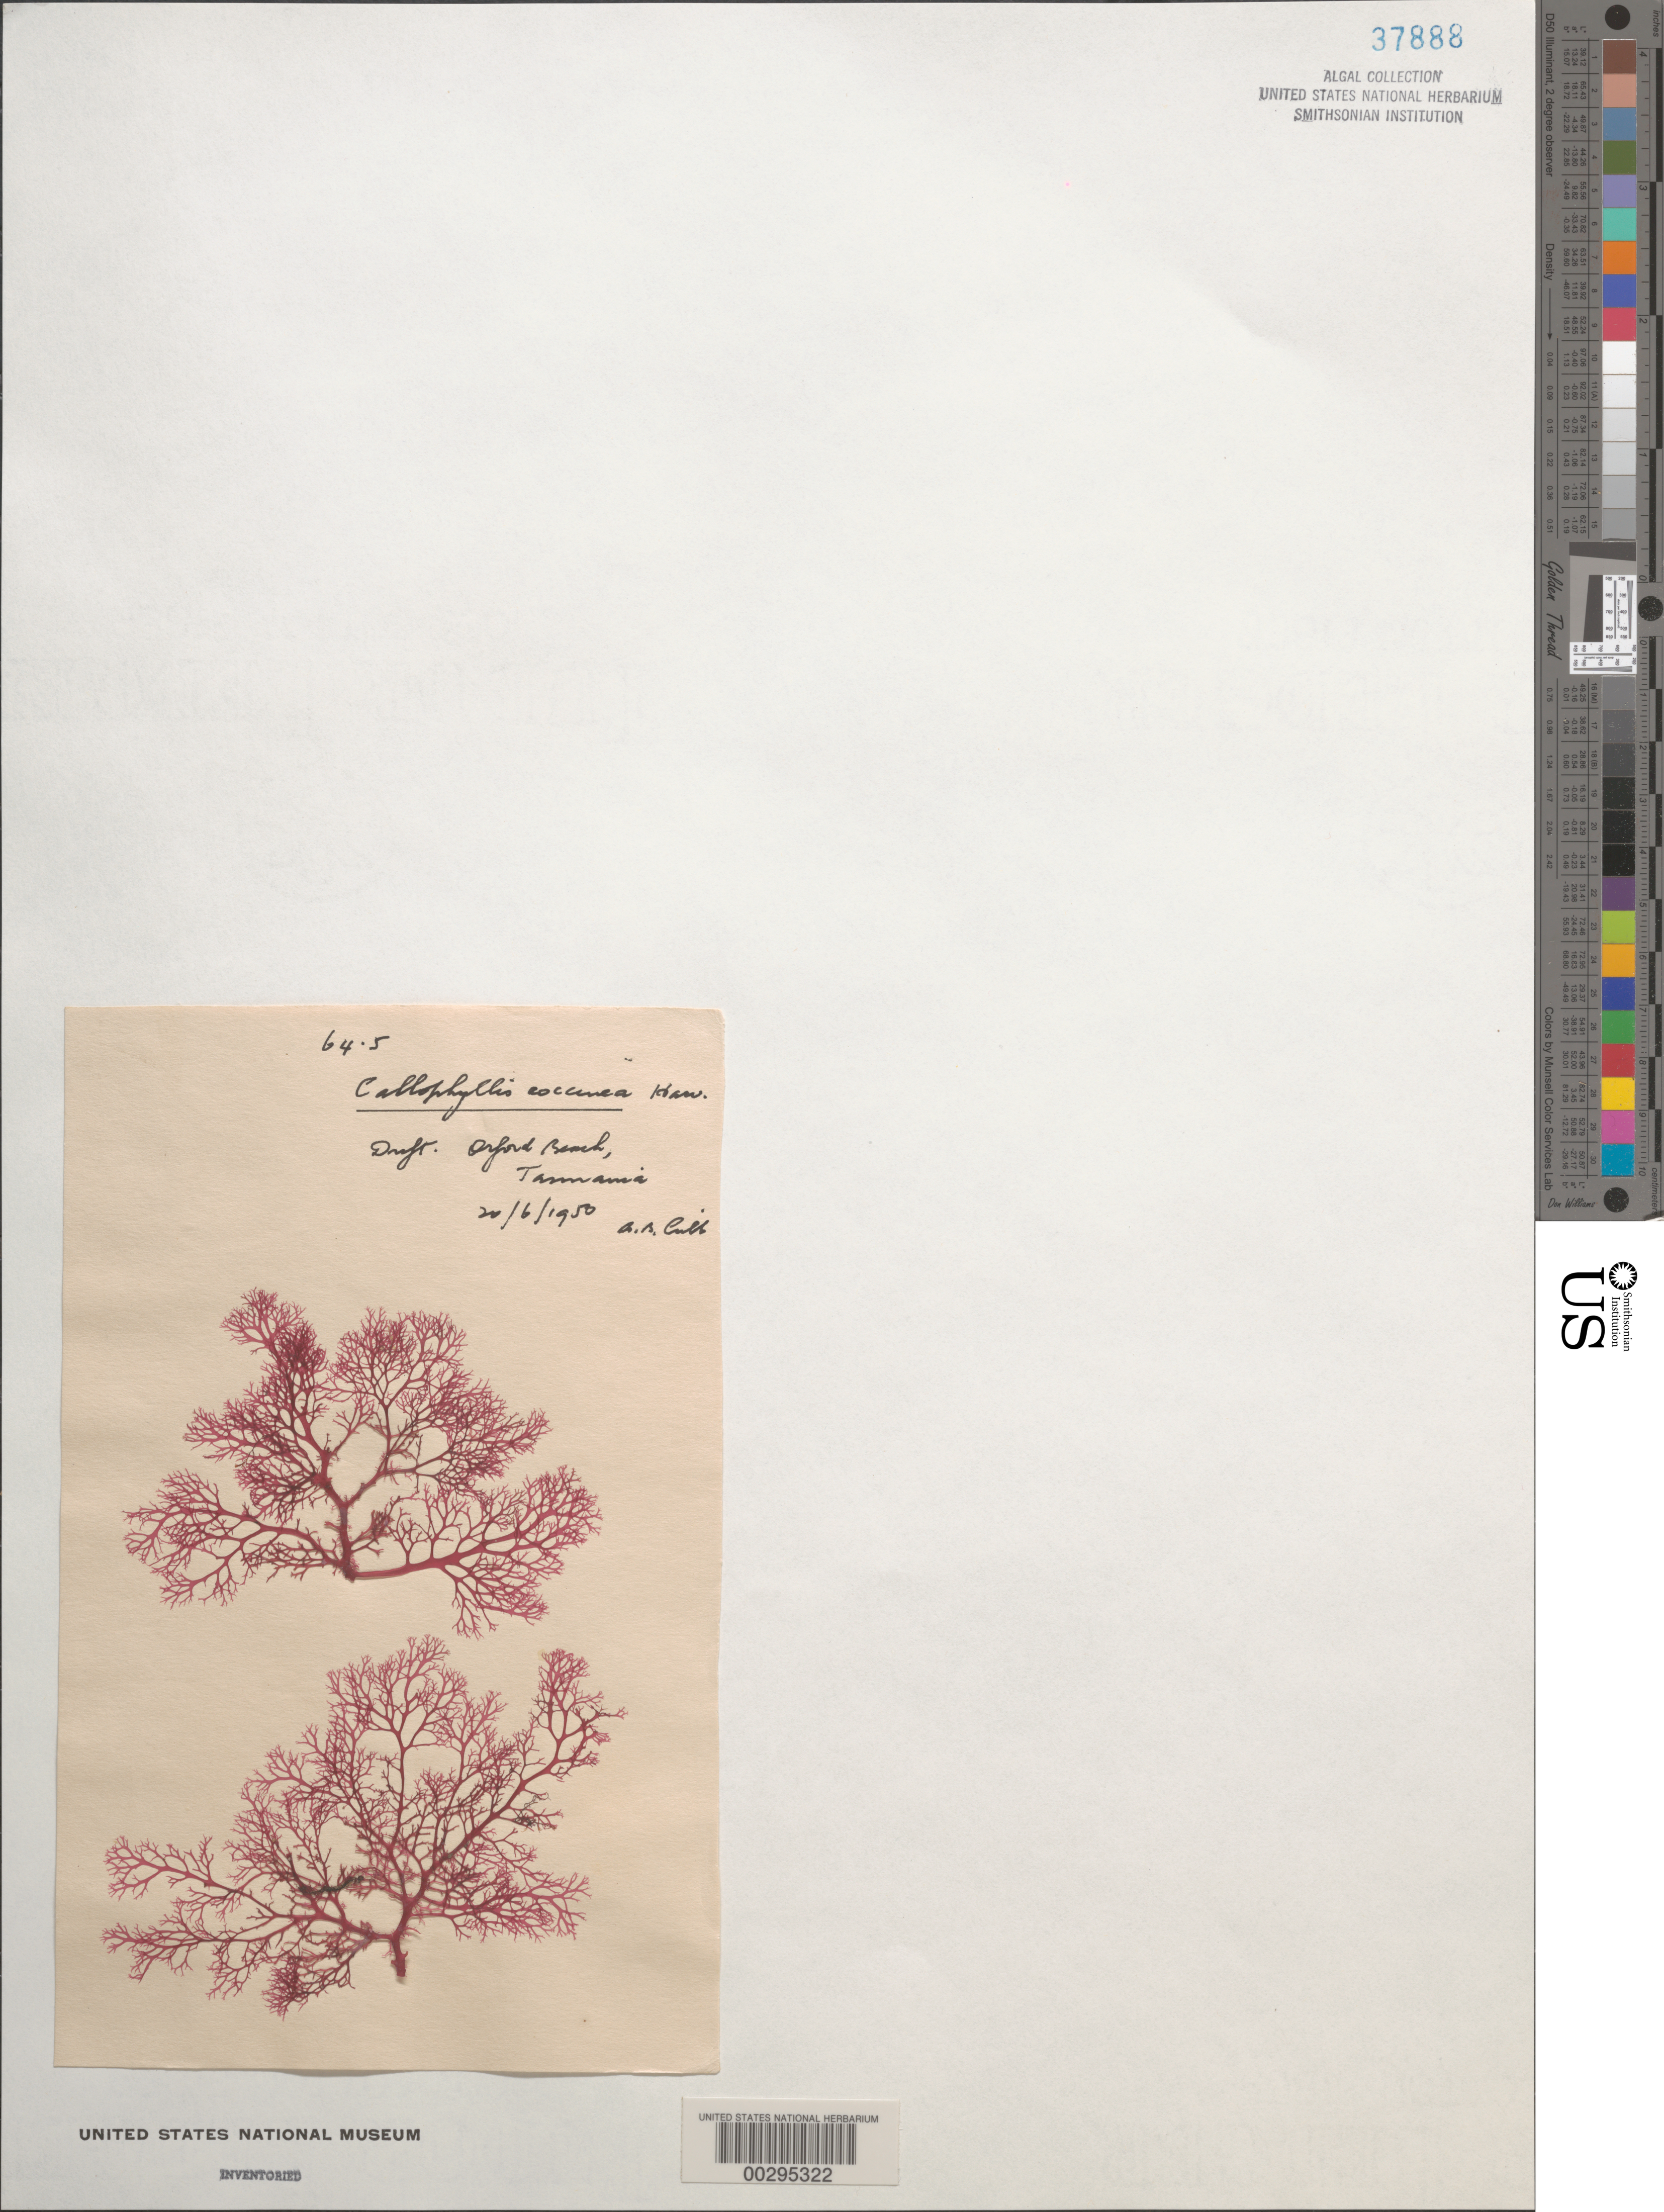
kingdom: Plantae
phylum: Rhodophyta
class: Florideophyceae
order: Gigartinales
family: Kallymeniaceae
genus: Callophyllis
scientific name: Callophyllis rangiferina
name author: (R.Brown ex Turner) Womersley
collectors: A. Cribb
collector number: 64.5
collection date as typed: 20 Jun 1950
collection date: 1950-06-20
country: Australia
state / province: Tasmania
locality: Orford Beach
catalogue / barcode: US 37888